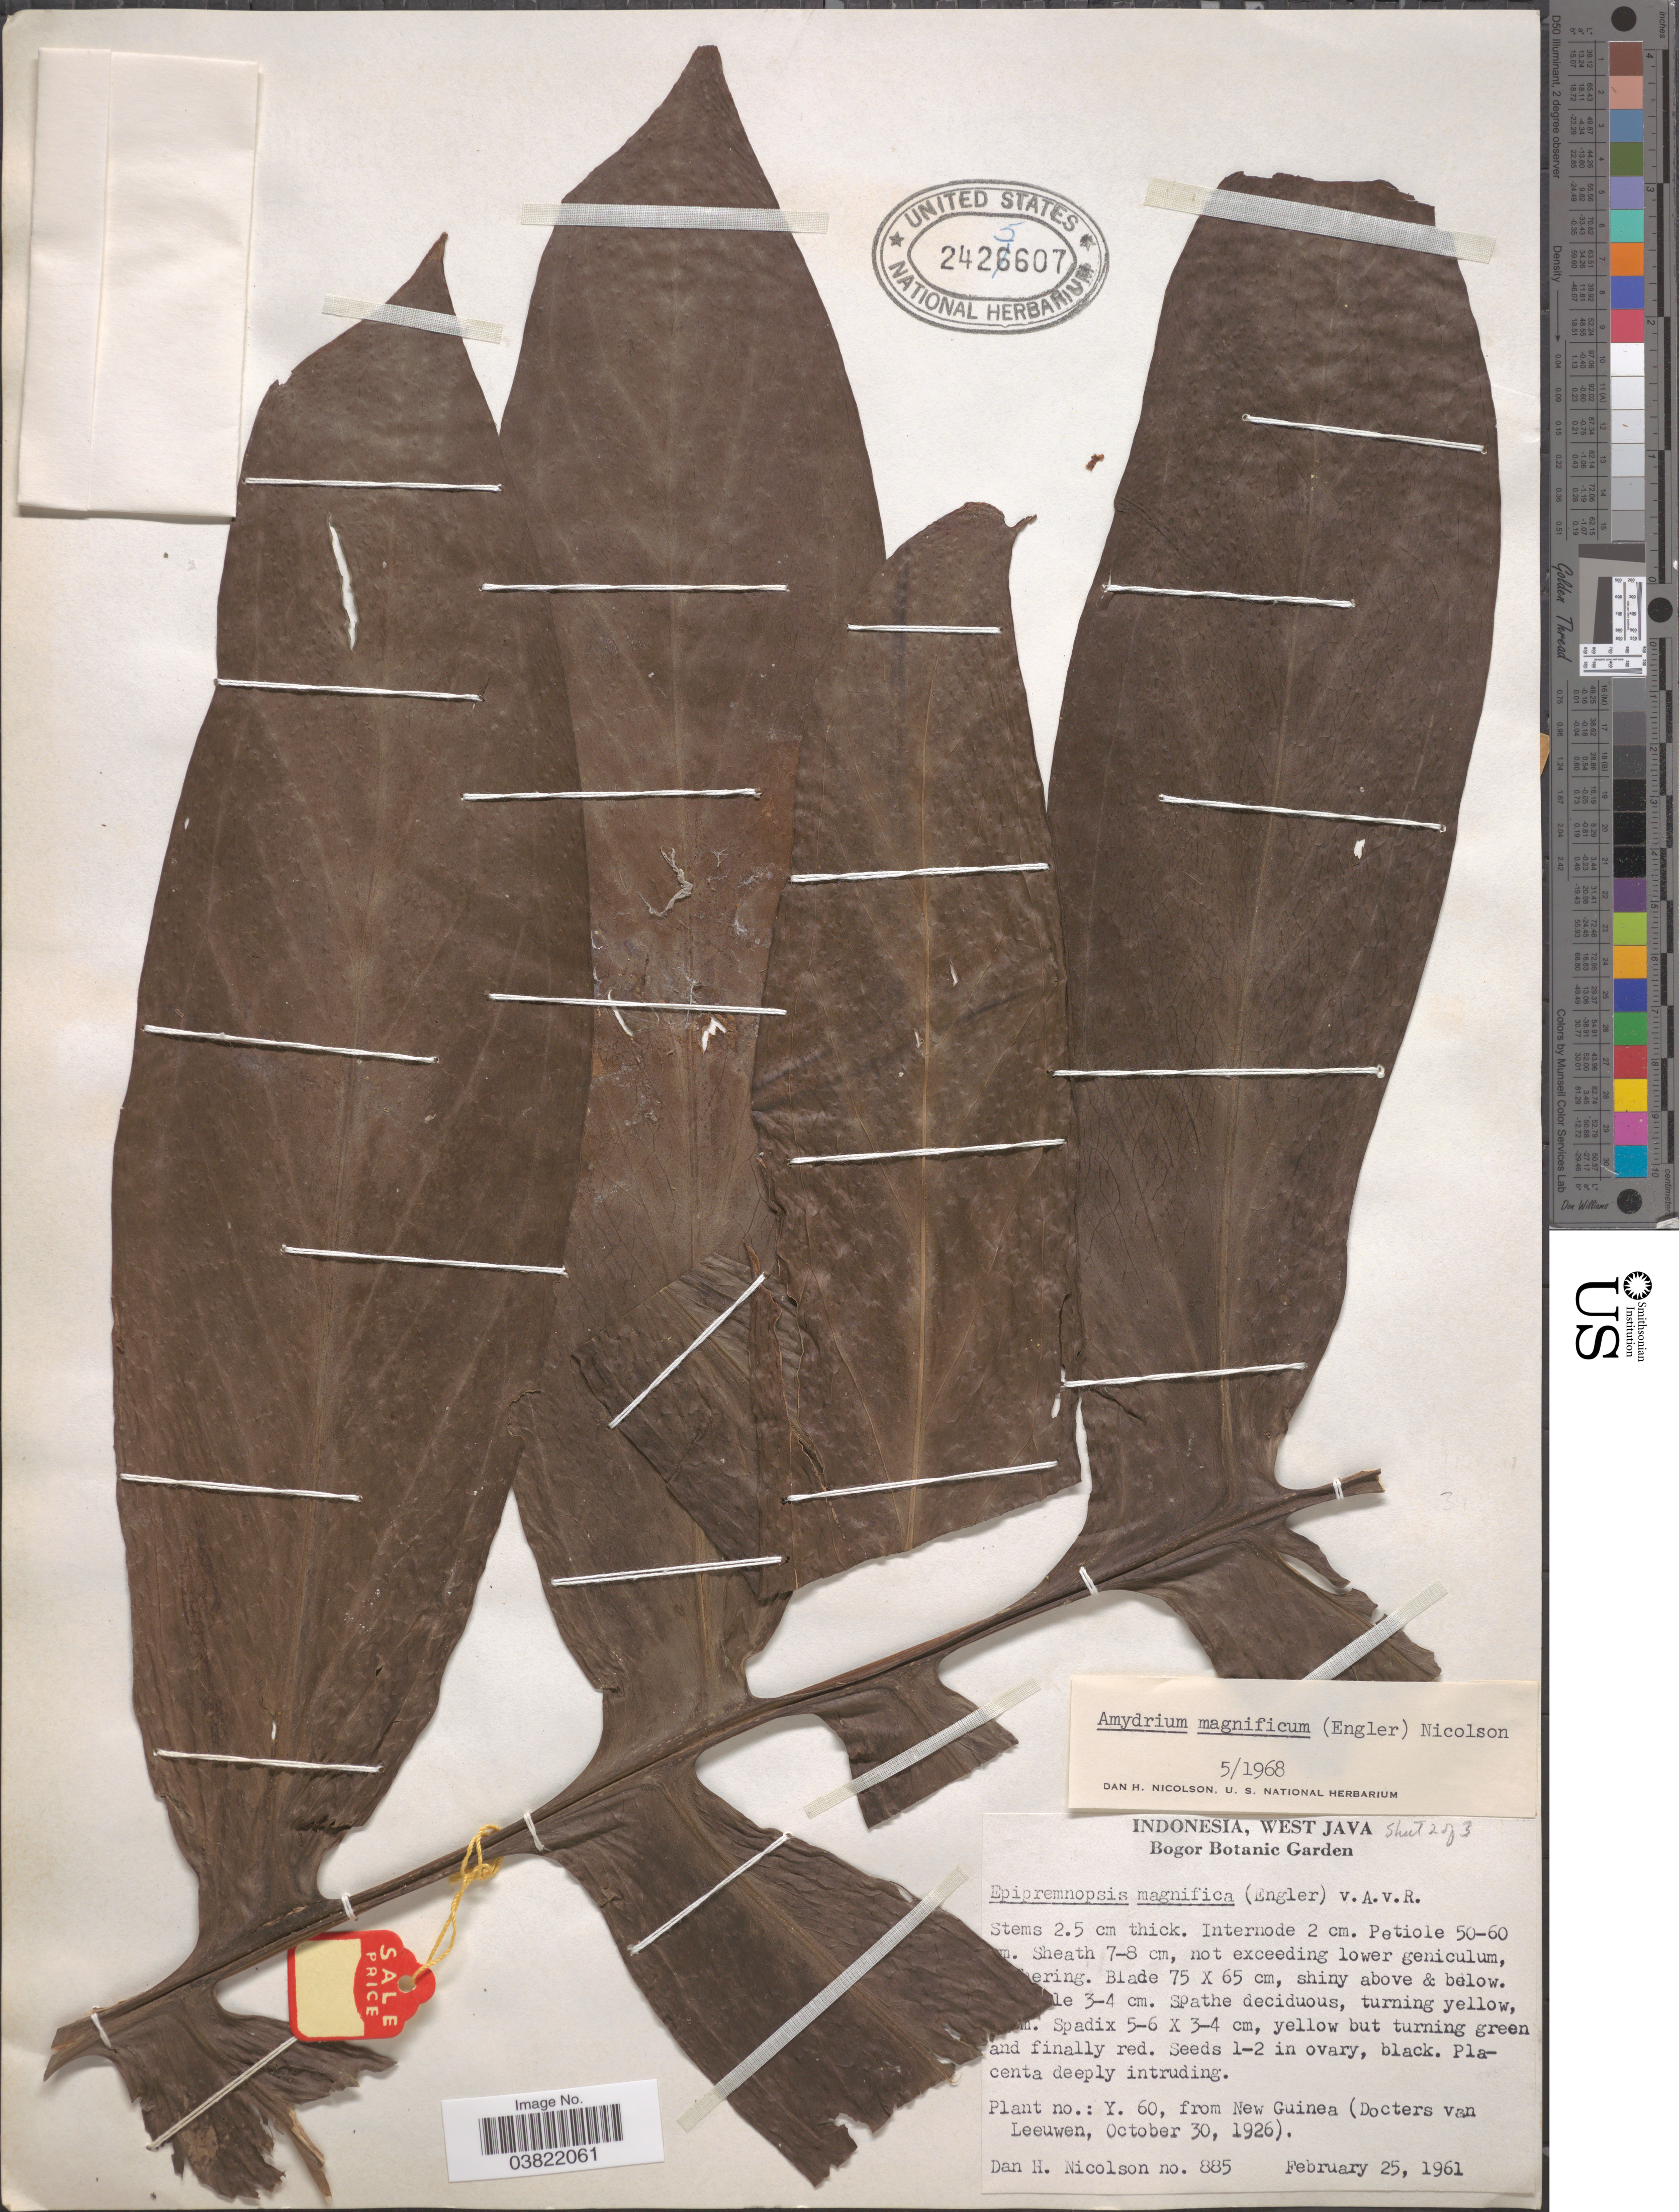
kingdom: Plantae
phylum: Tracheophyta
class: Liliopsida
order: Alismatales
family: Araceae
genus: Amydrium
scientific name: Amydrium magnificum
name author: (Engl.) Nicolson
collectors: D. H. Nicolson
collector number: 885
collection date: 1961-02-25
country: Indonesia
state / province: Java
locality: West Java, Bogor Botanic Garden.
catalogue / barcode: US 2425607